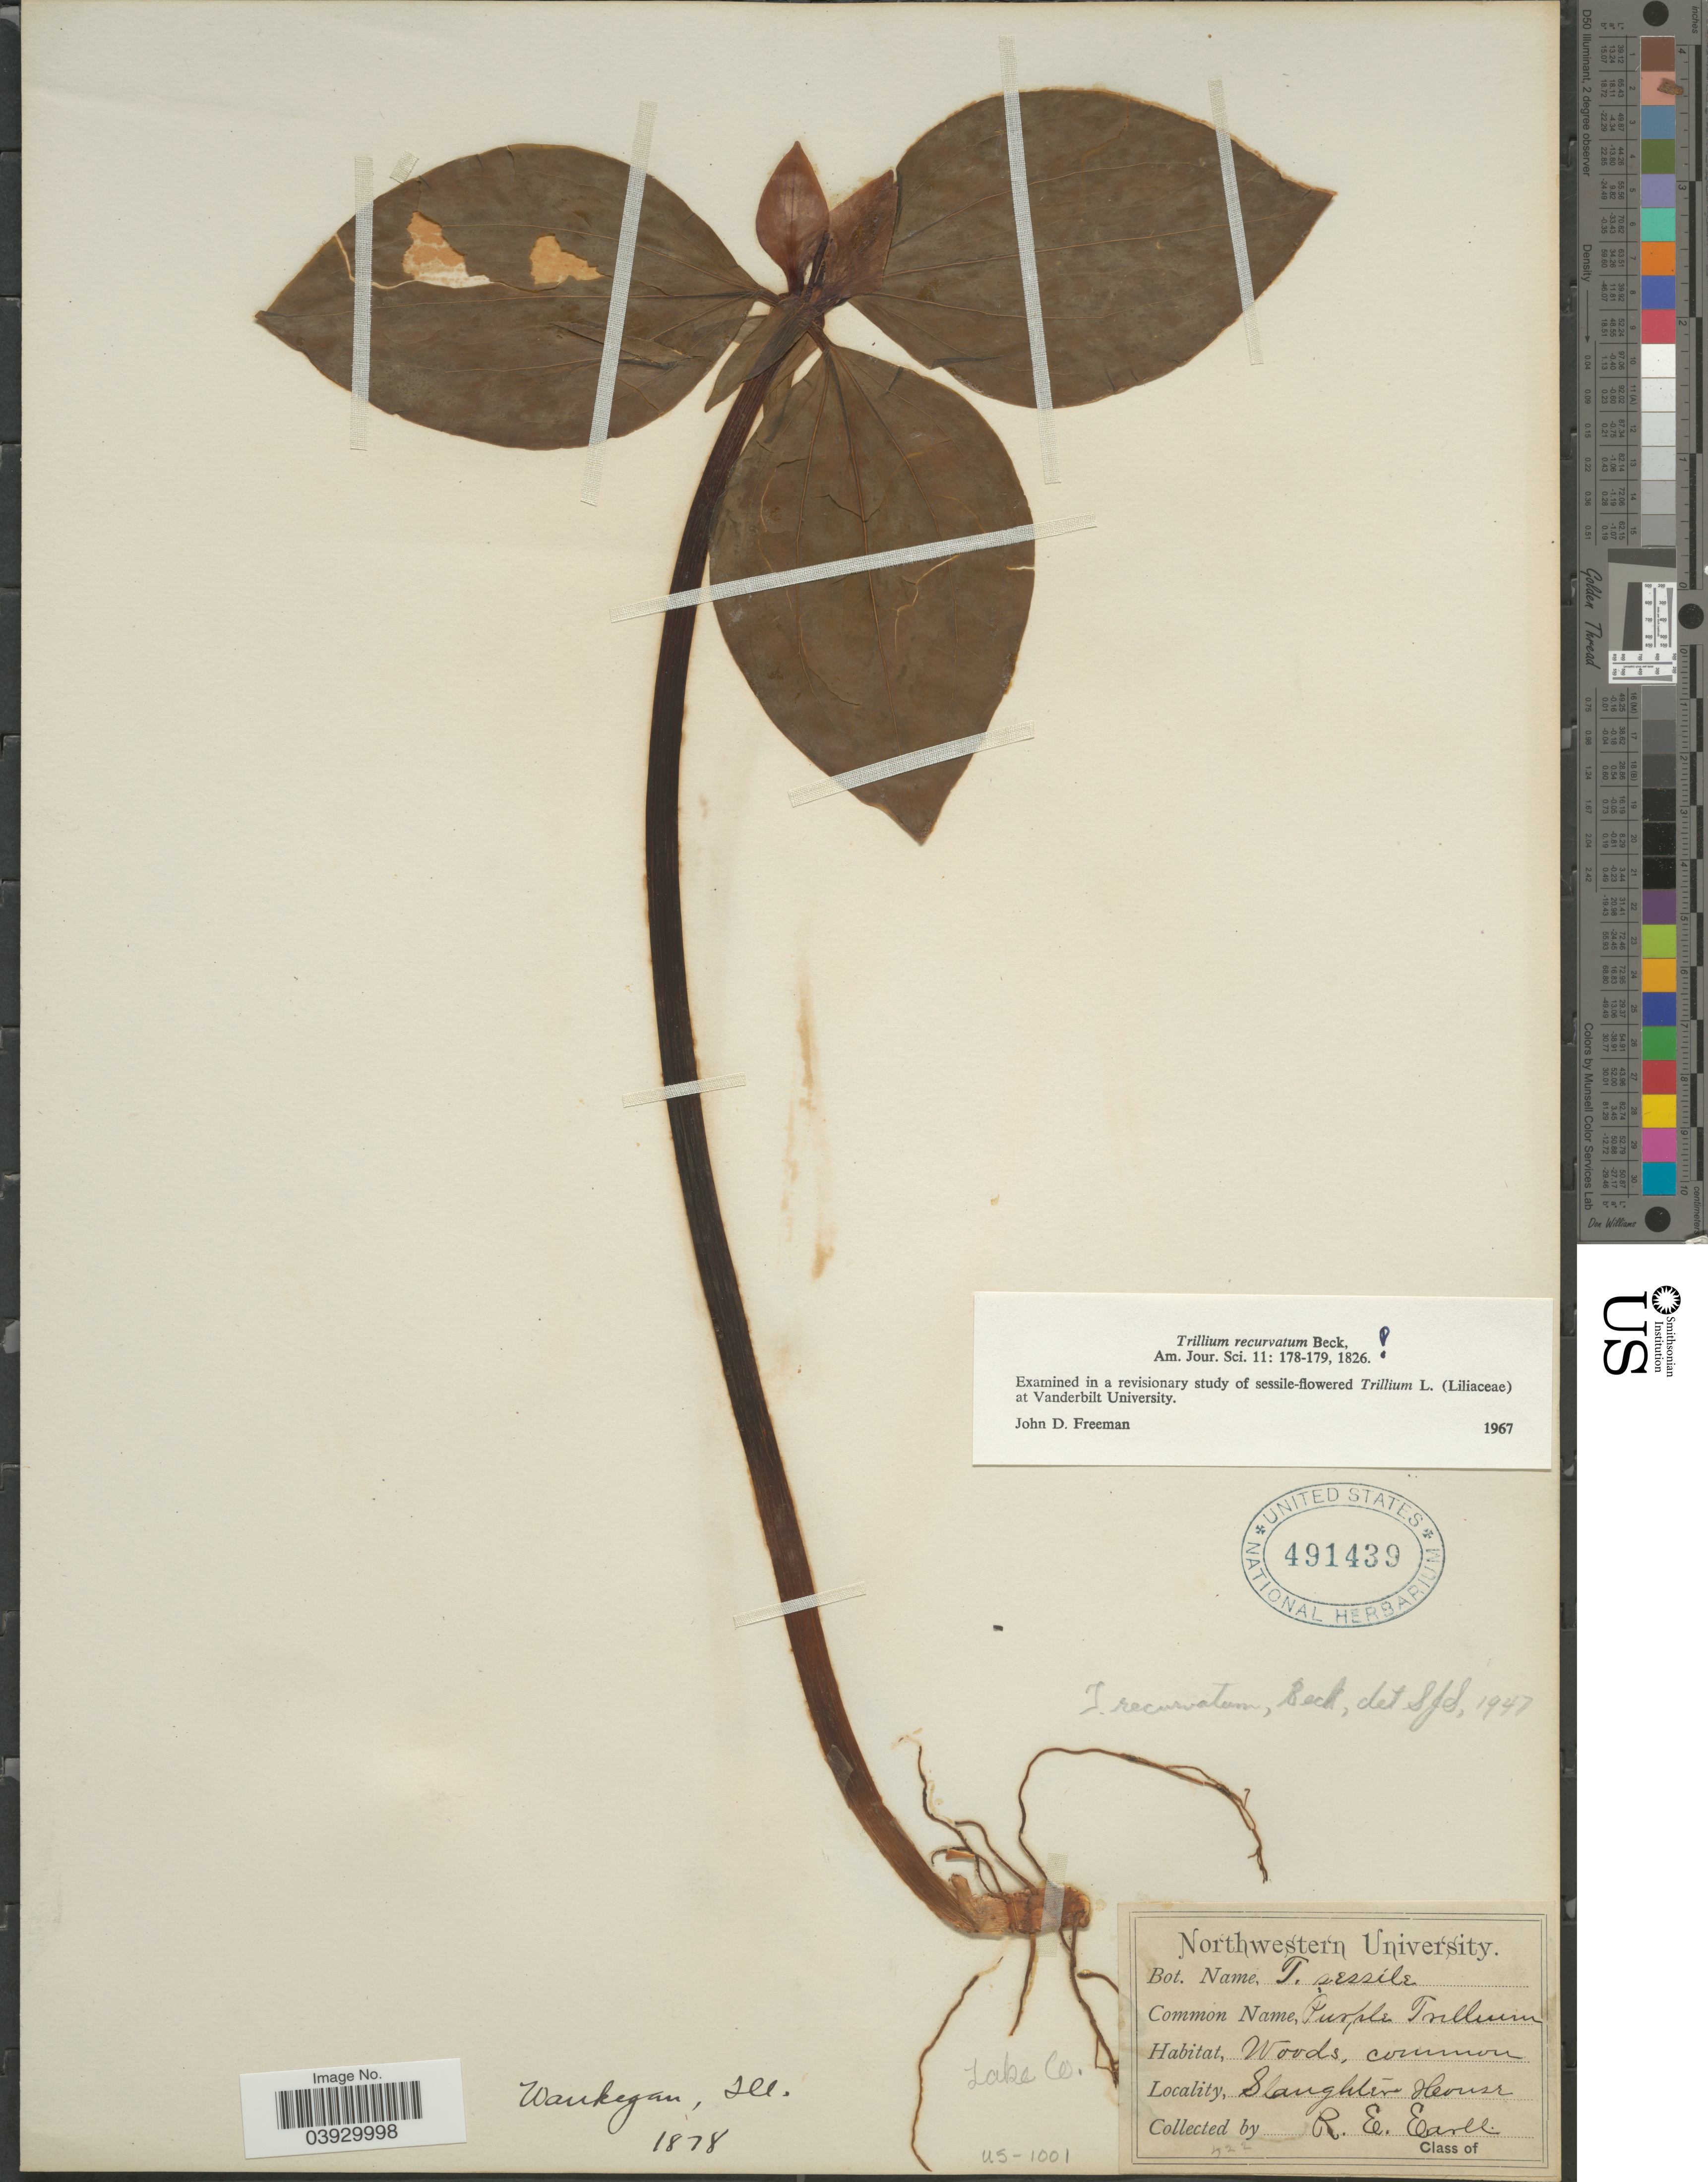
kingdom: Plantae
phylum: Tracheophyta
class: Liliopsida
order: Liliales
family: Melanthiaceae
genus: Trillium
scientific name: Trillium recurvatum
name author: L.C. Beck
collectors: R. Earll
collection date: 1878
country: United States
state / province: Illinois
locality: Waukegan. Lake Co. Slaughter House.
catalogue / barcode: US 491439